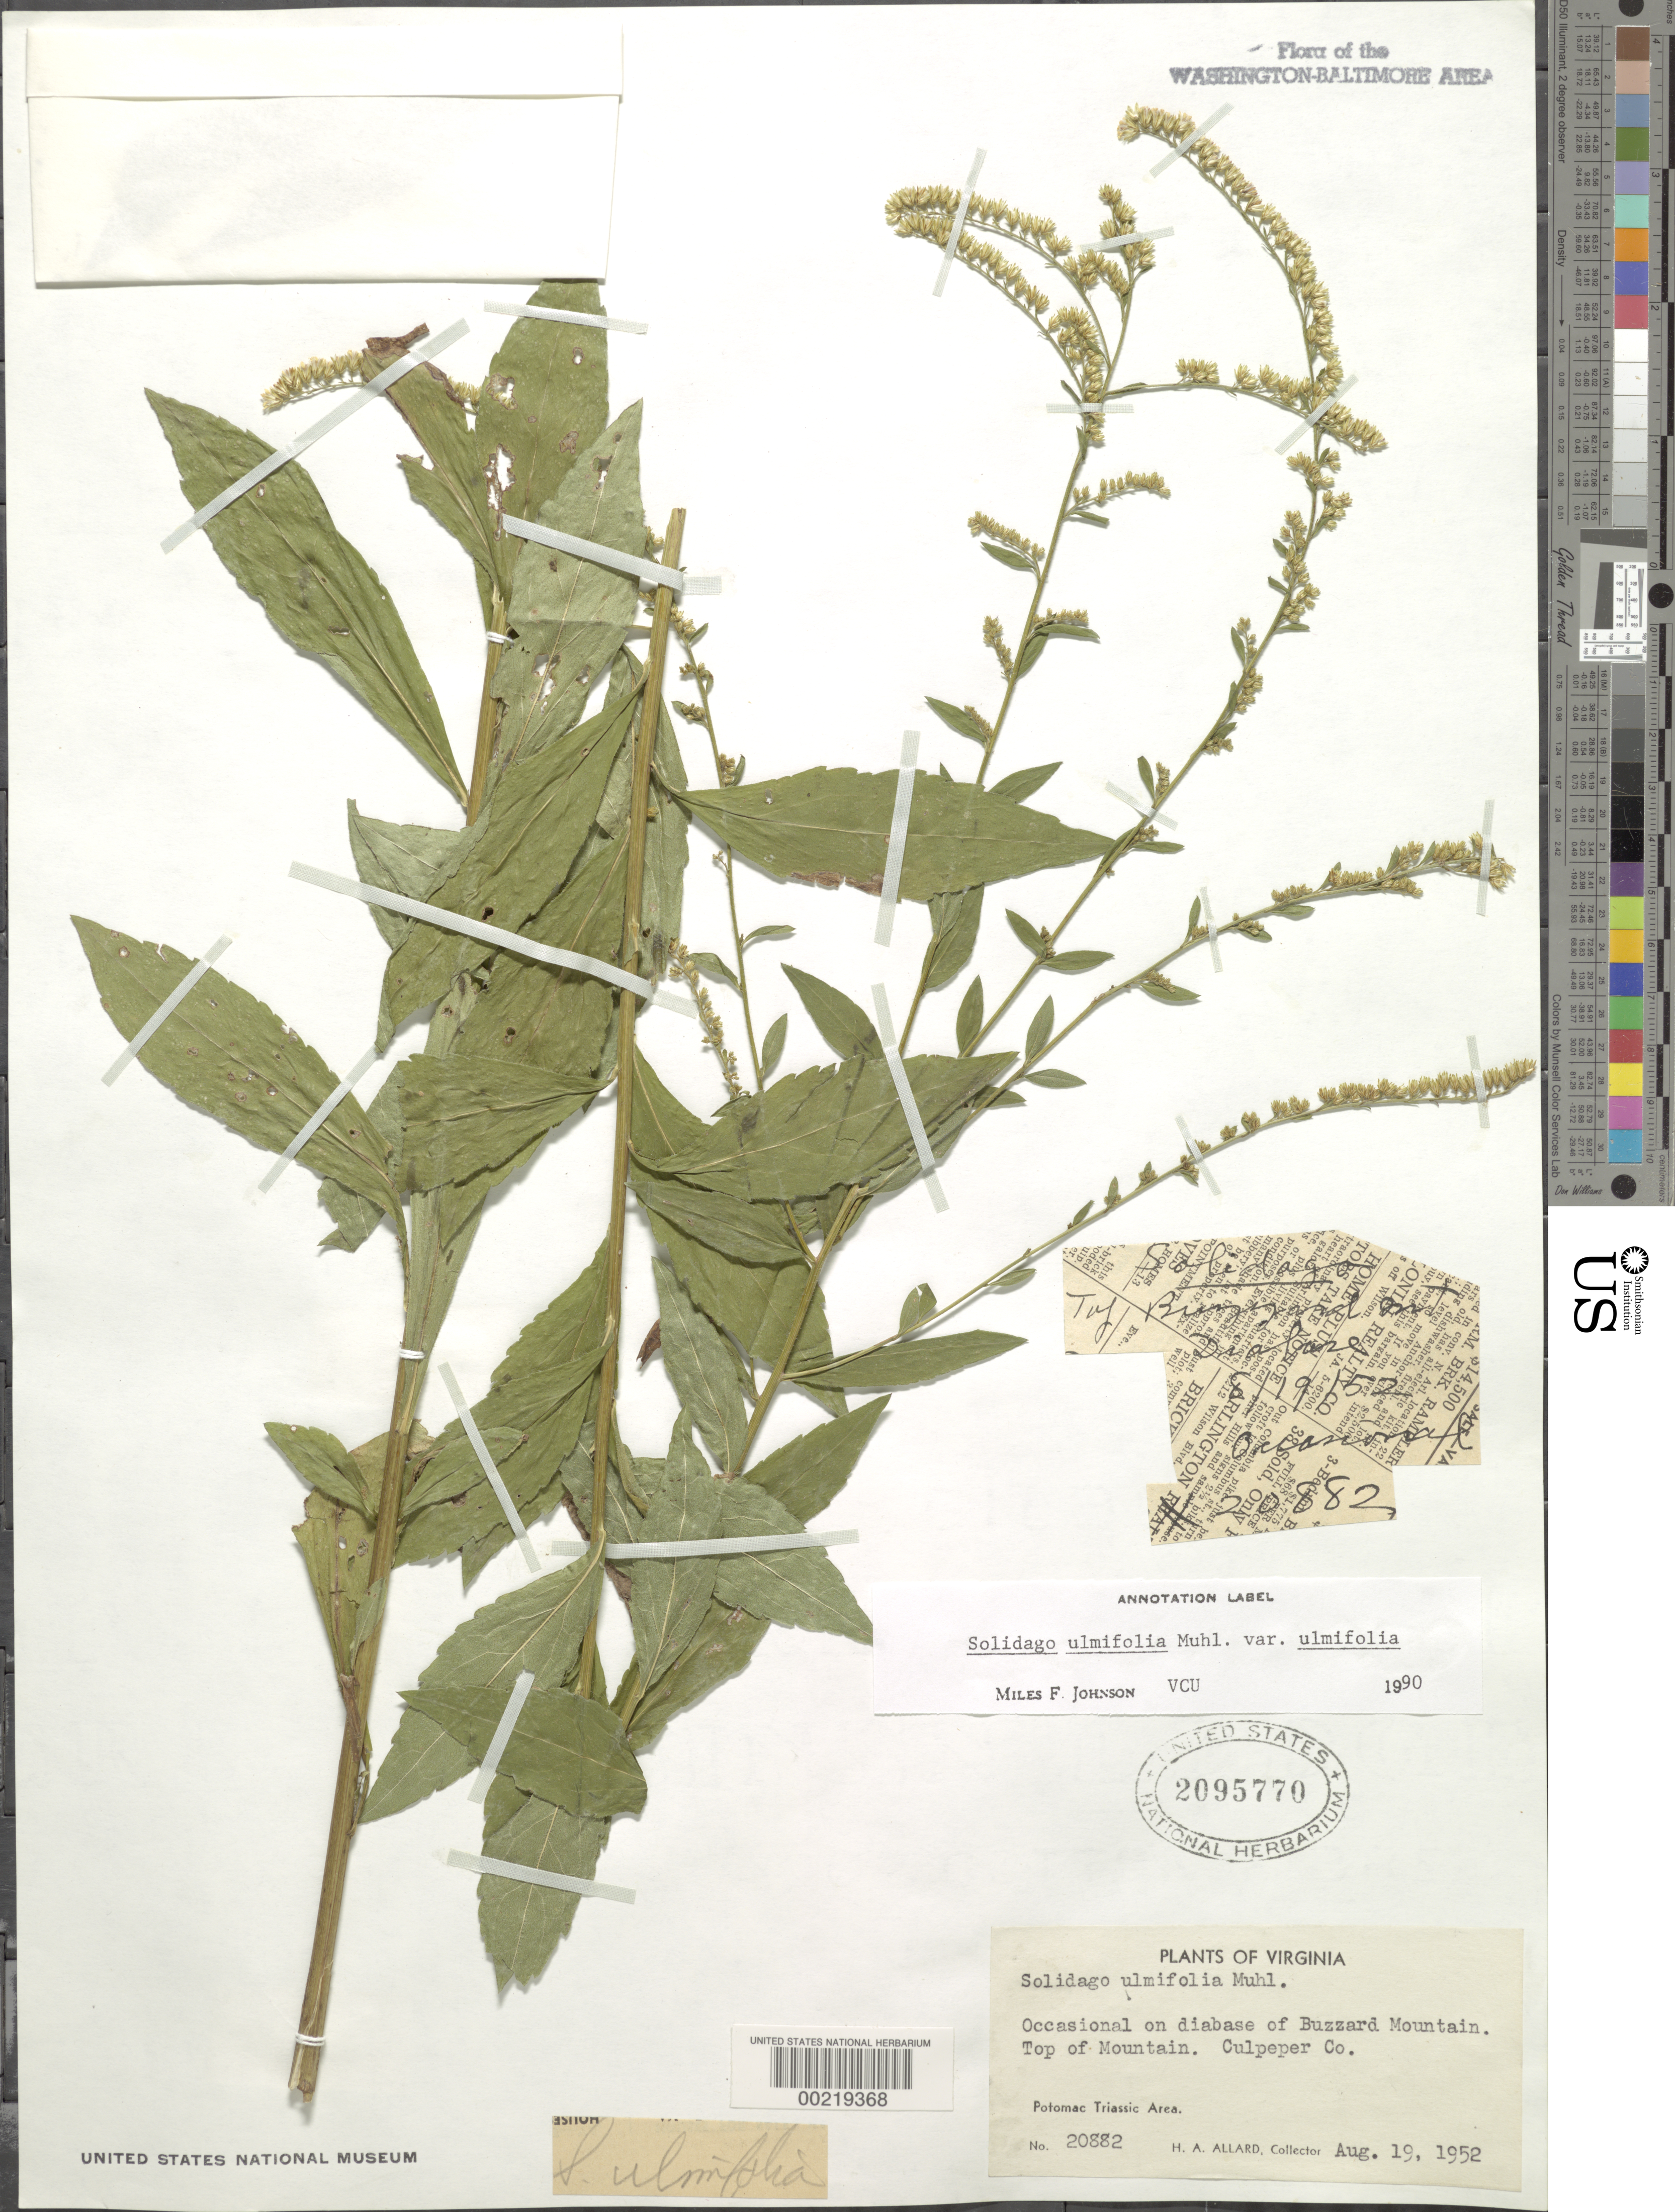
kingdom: Plantae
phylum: Tracheophyta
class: Magnoliopsida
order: Asterales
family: Asteraceae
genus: Solidago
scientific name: Solidago ulmifolia var. ulmifolia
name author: Muhl.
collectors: H. A. Allard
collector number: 20882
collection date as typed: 19 Aug 1952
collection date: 1952-08-19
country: United States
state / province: Virginia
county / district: Culpeper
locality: Buzzard Mountain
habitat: Diabase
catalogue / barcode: US 2095770